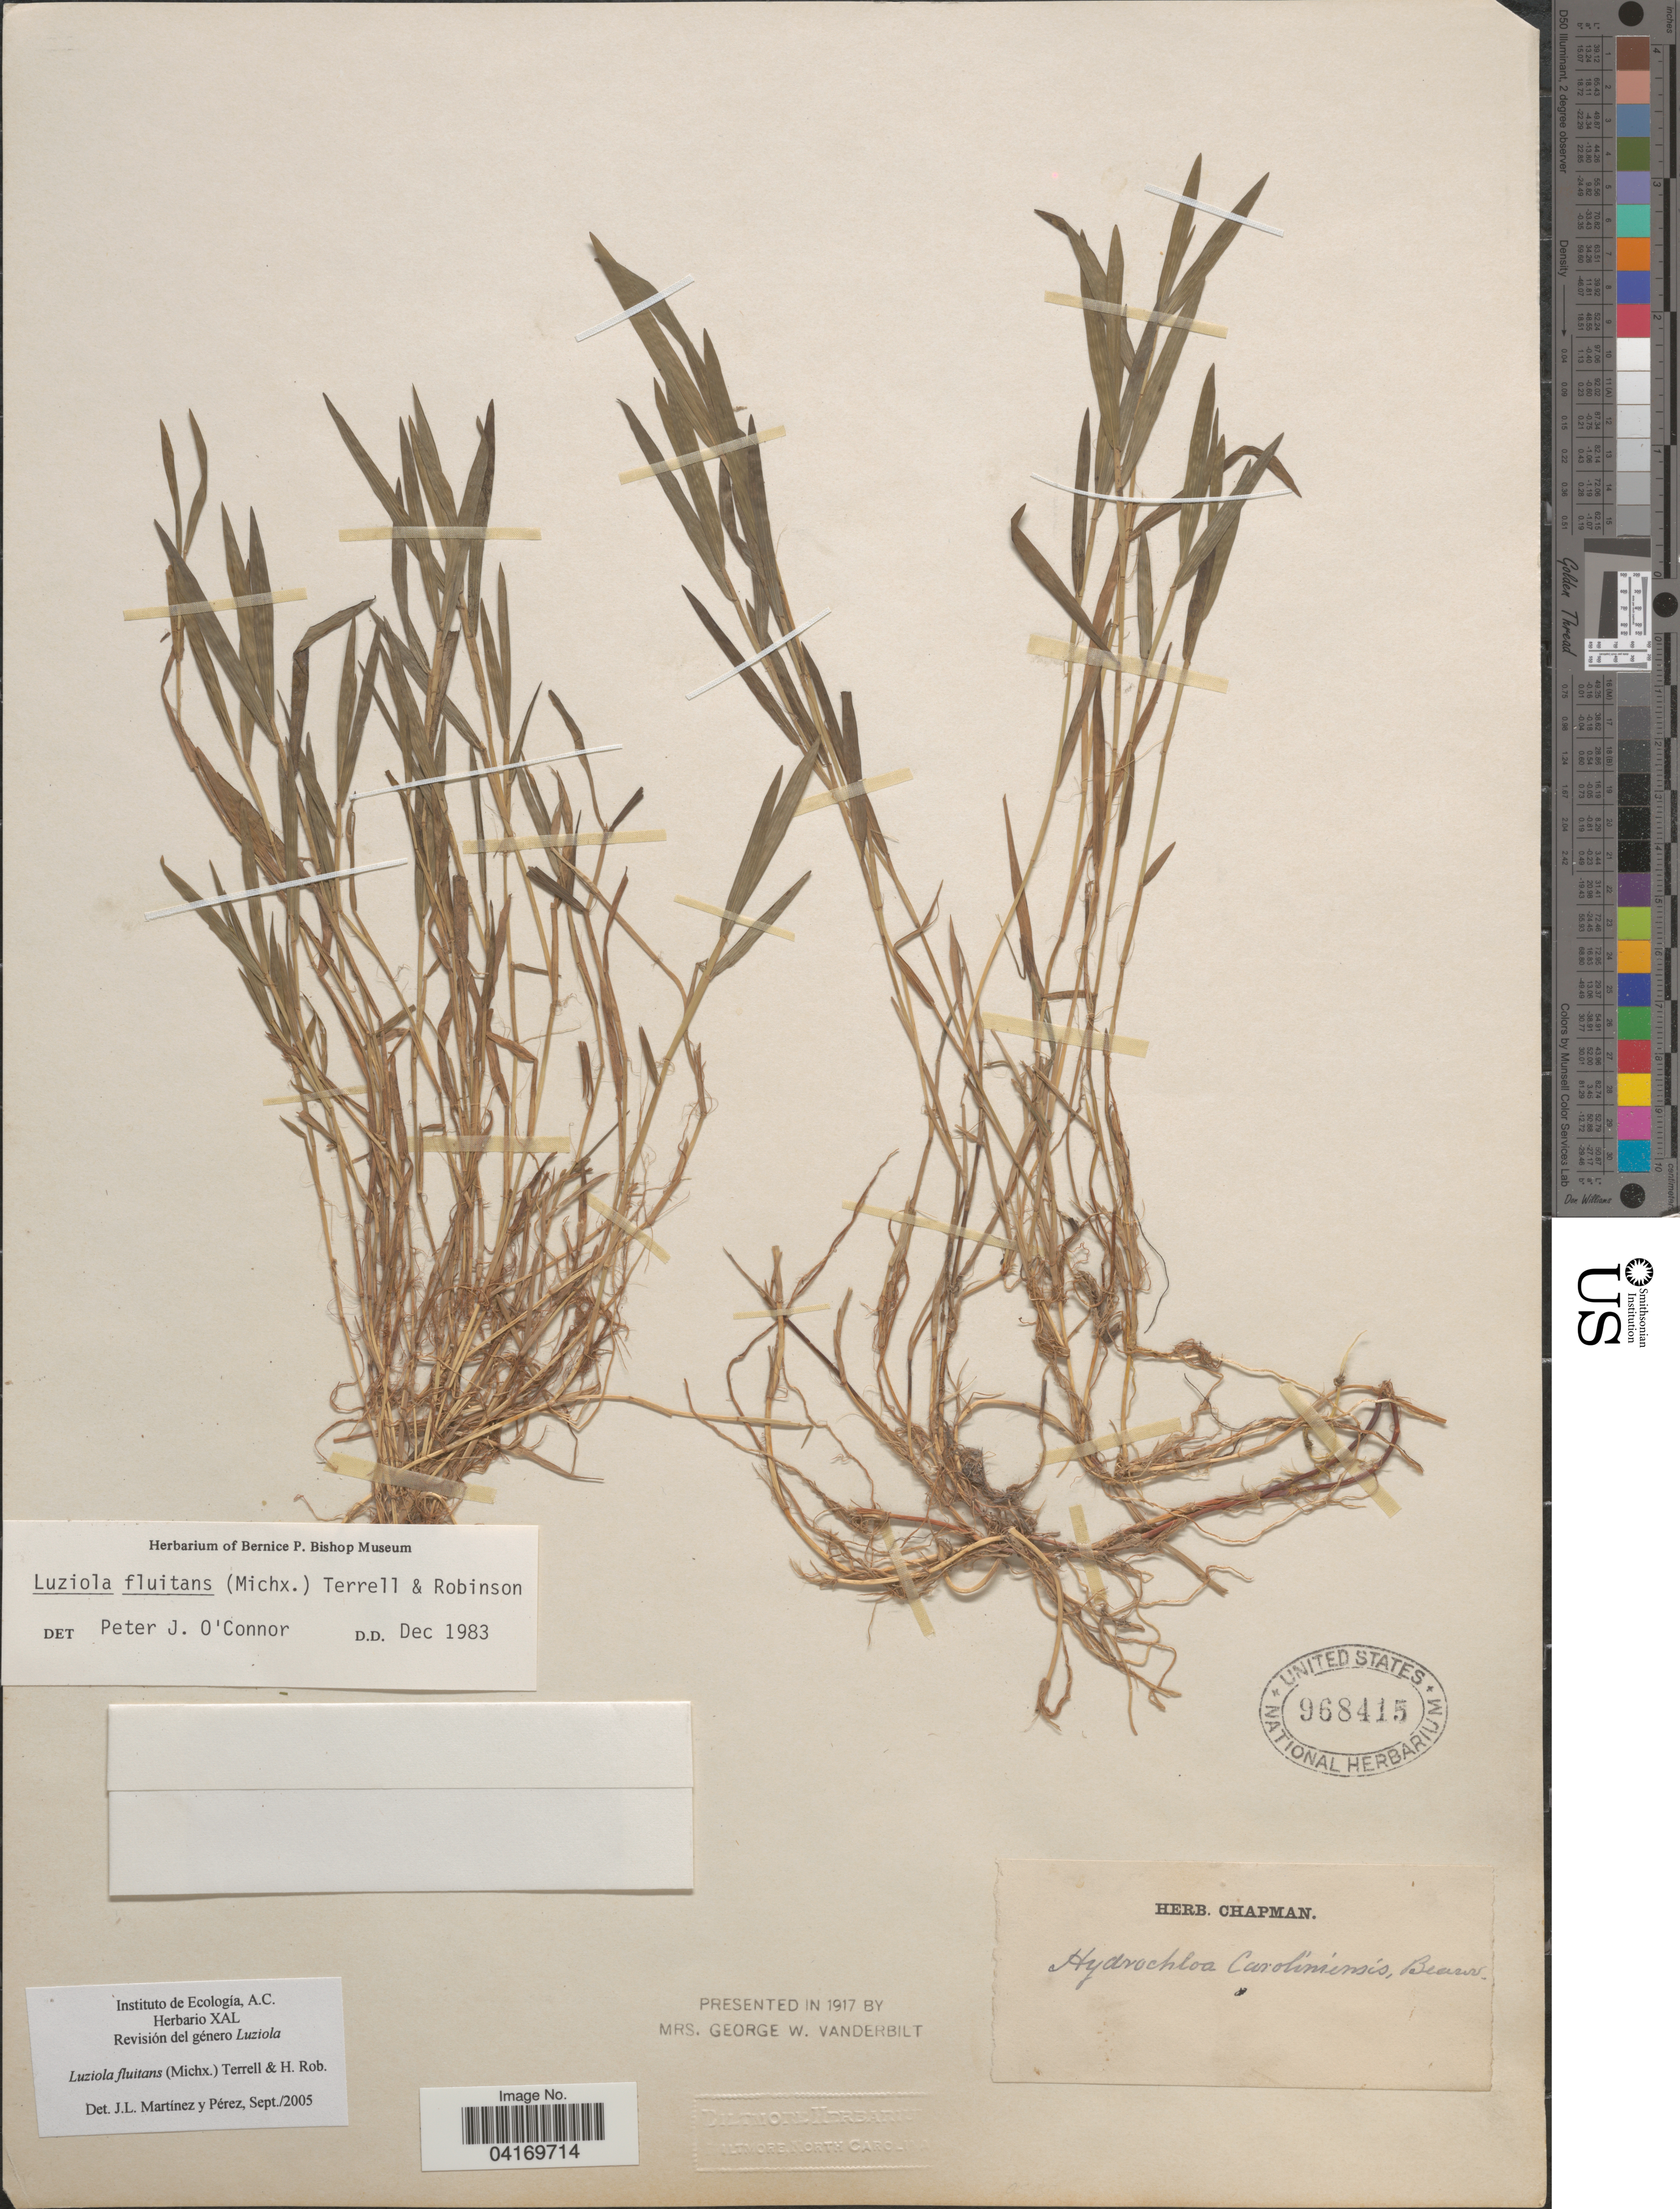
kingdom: Plantae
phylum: Tracheophyta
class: Liliopsida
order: Poales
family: Poaceae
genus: Luziola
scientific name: Luziola fluitans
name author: (Michx.) Terrell & H. Rob.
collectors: ex herb. Chapman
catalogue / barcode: US 968415